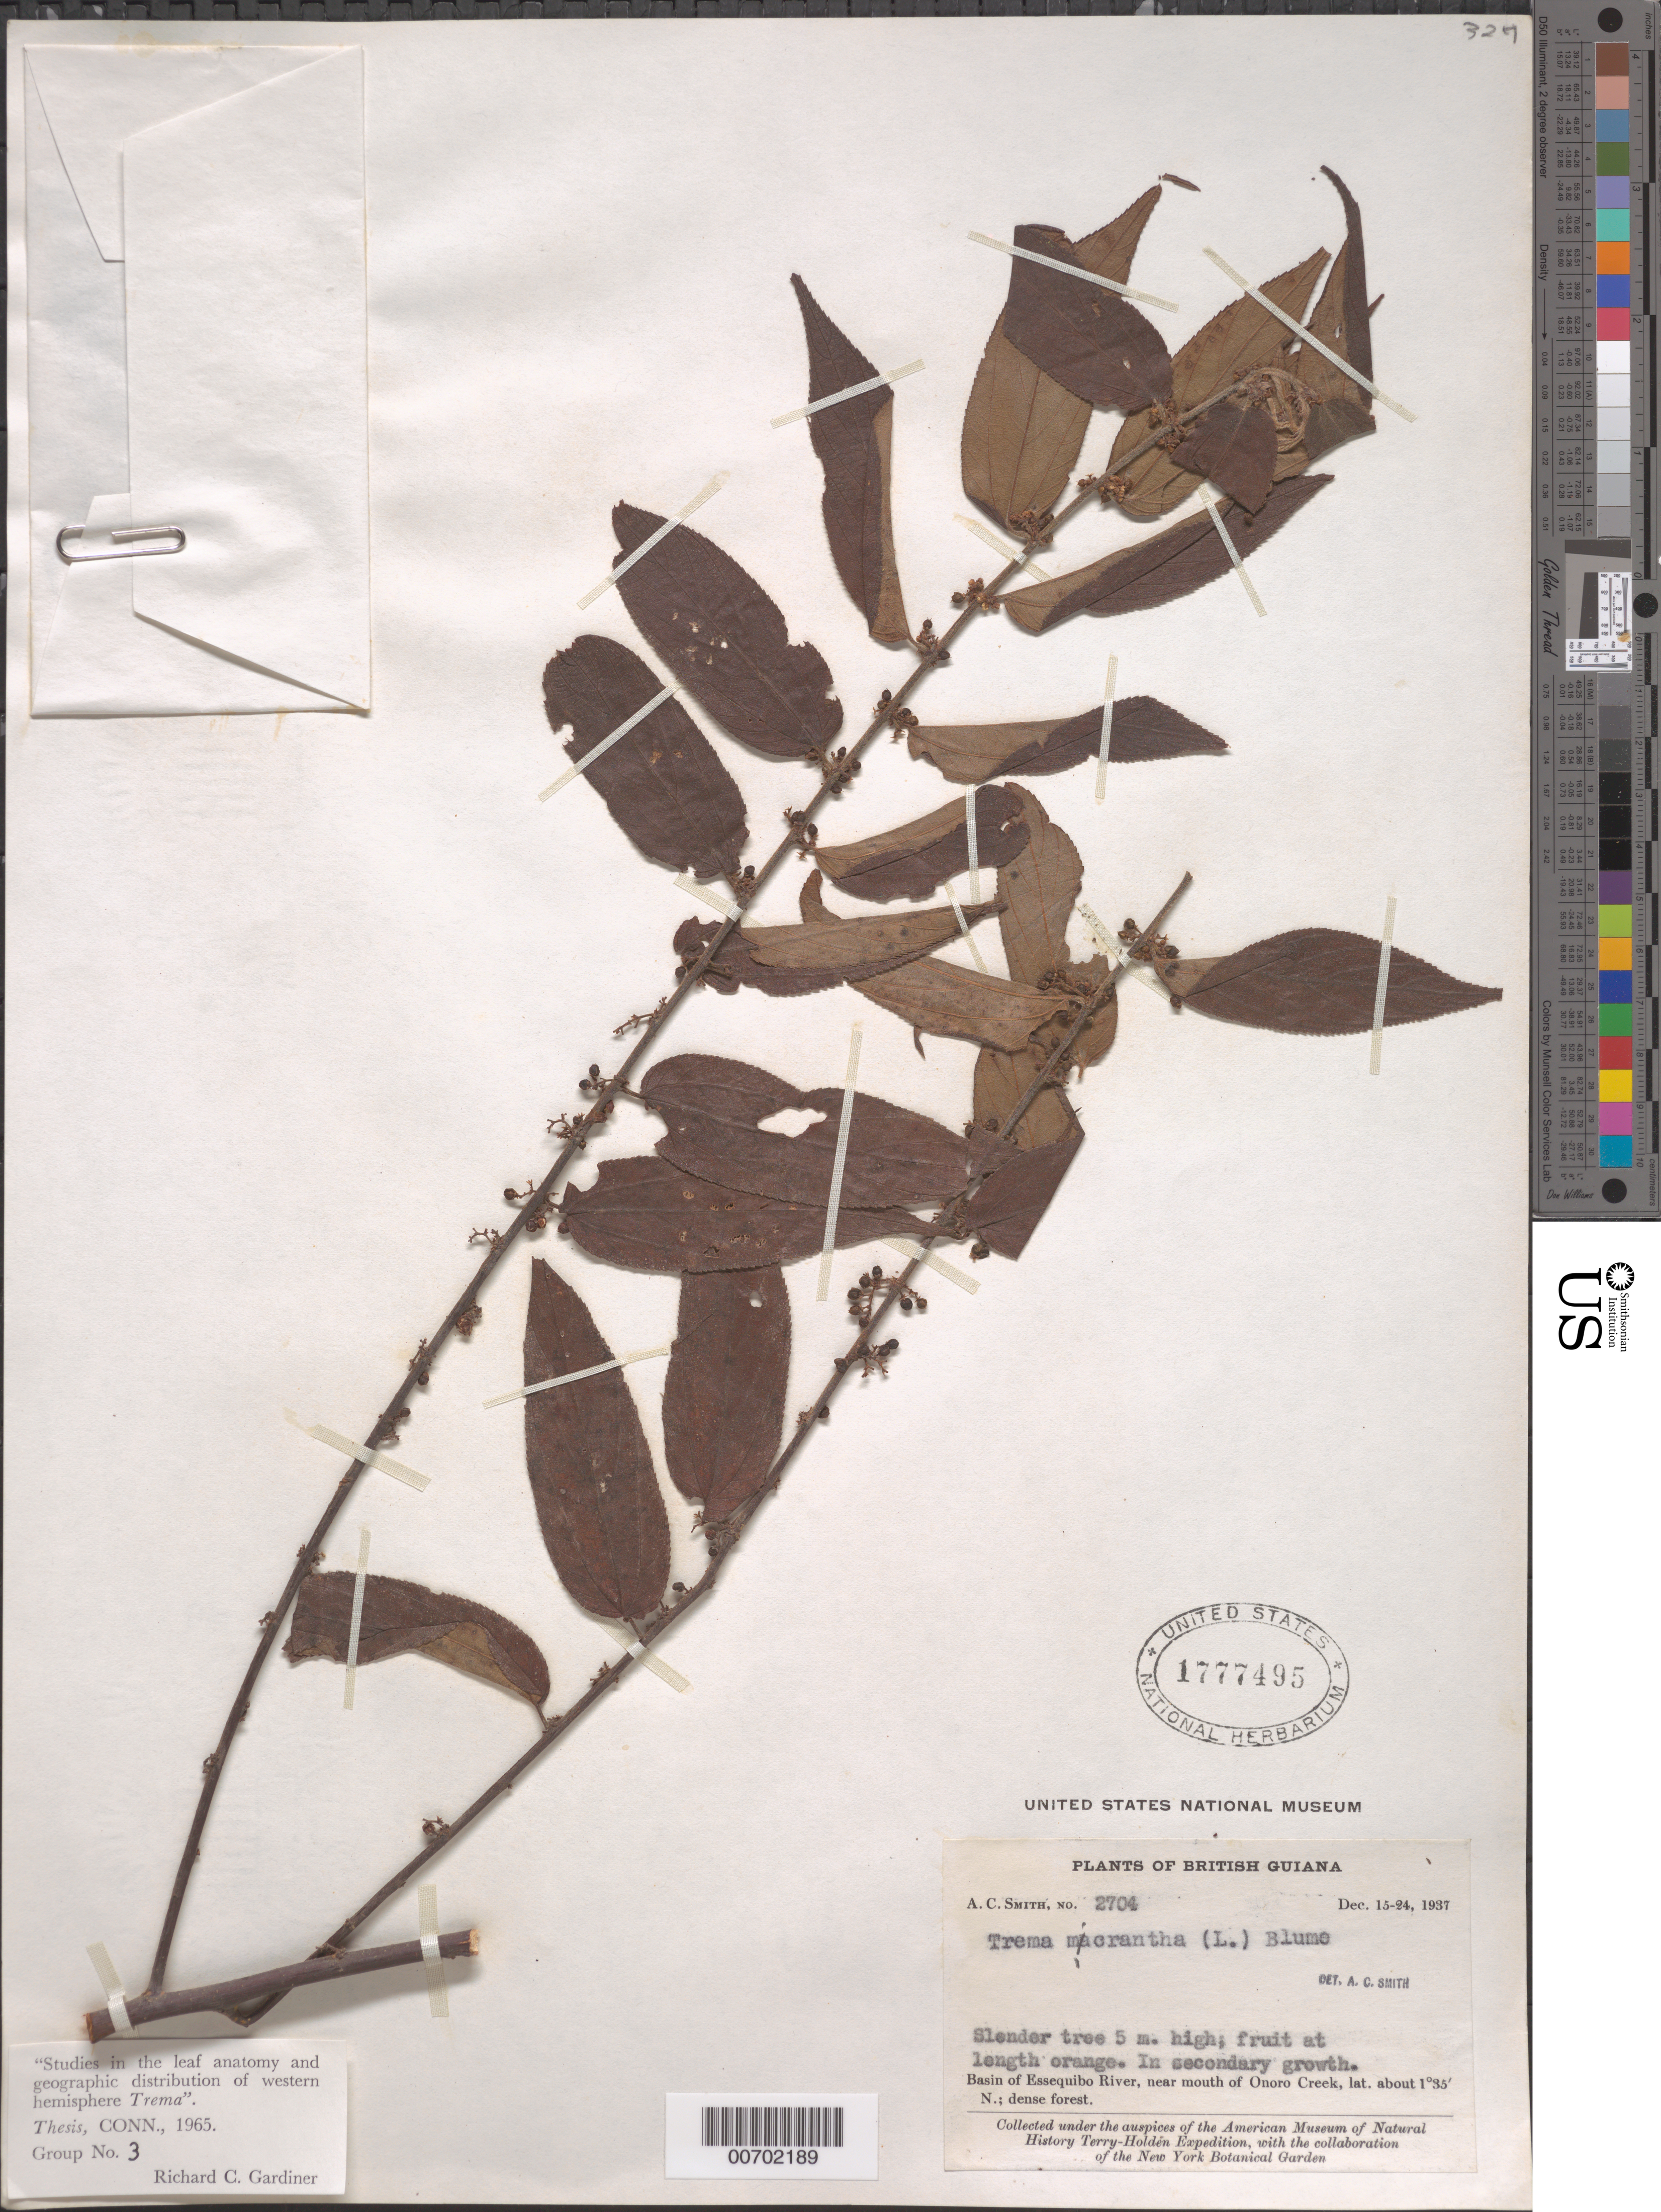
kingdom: Plantae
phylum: Tracheophyta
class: Magnoliopsida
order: Rosales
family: Cannabaceae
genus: Trema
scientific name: Trema micranthum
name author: (L.) Blume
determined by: Smith, A. C.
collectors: A. C. Smith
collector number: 2704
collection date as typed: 15-Dec-37 to 24-Dec-37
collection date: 1937-12-15/1937-12-24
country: Guyana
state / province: U. Takutu-U. Essequibo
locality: Onoro Creek (near mouth), Essequibo River basin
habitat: Dense forest, in secondary growth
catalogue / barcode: US 1777495